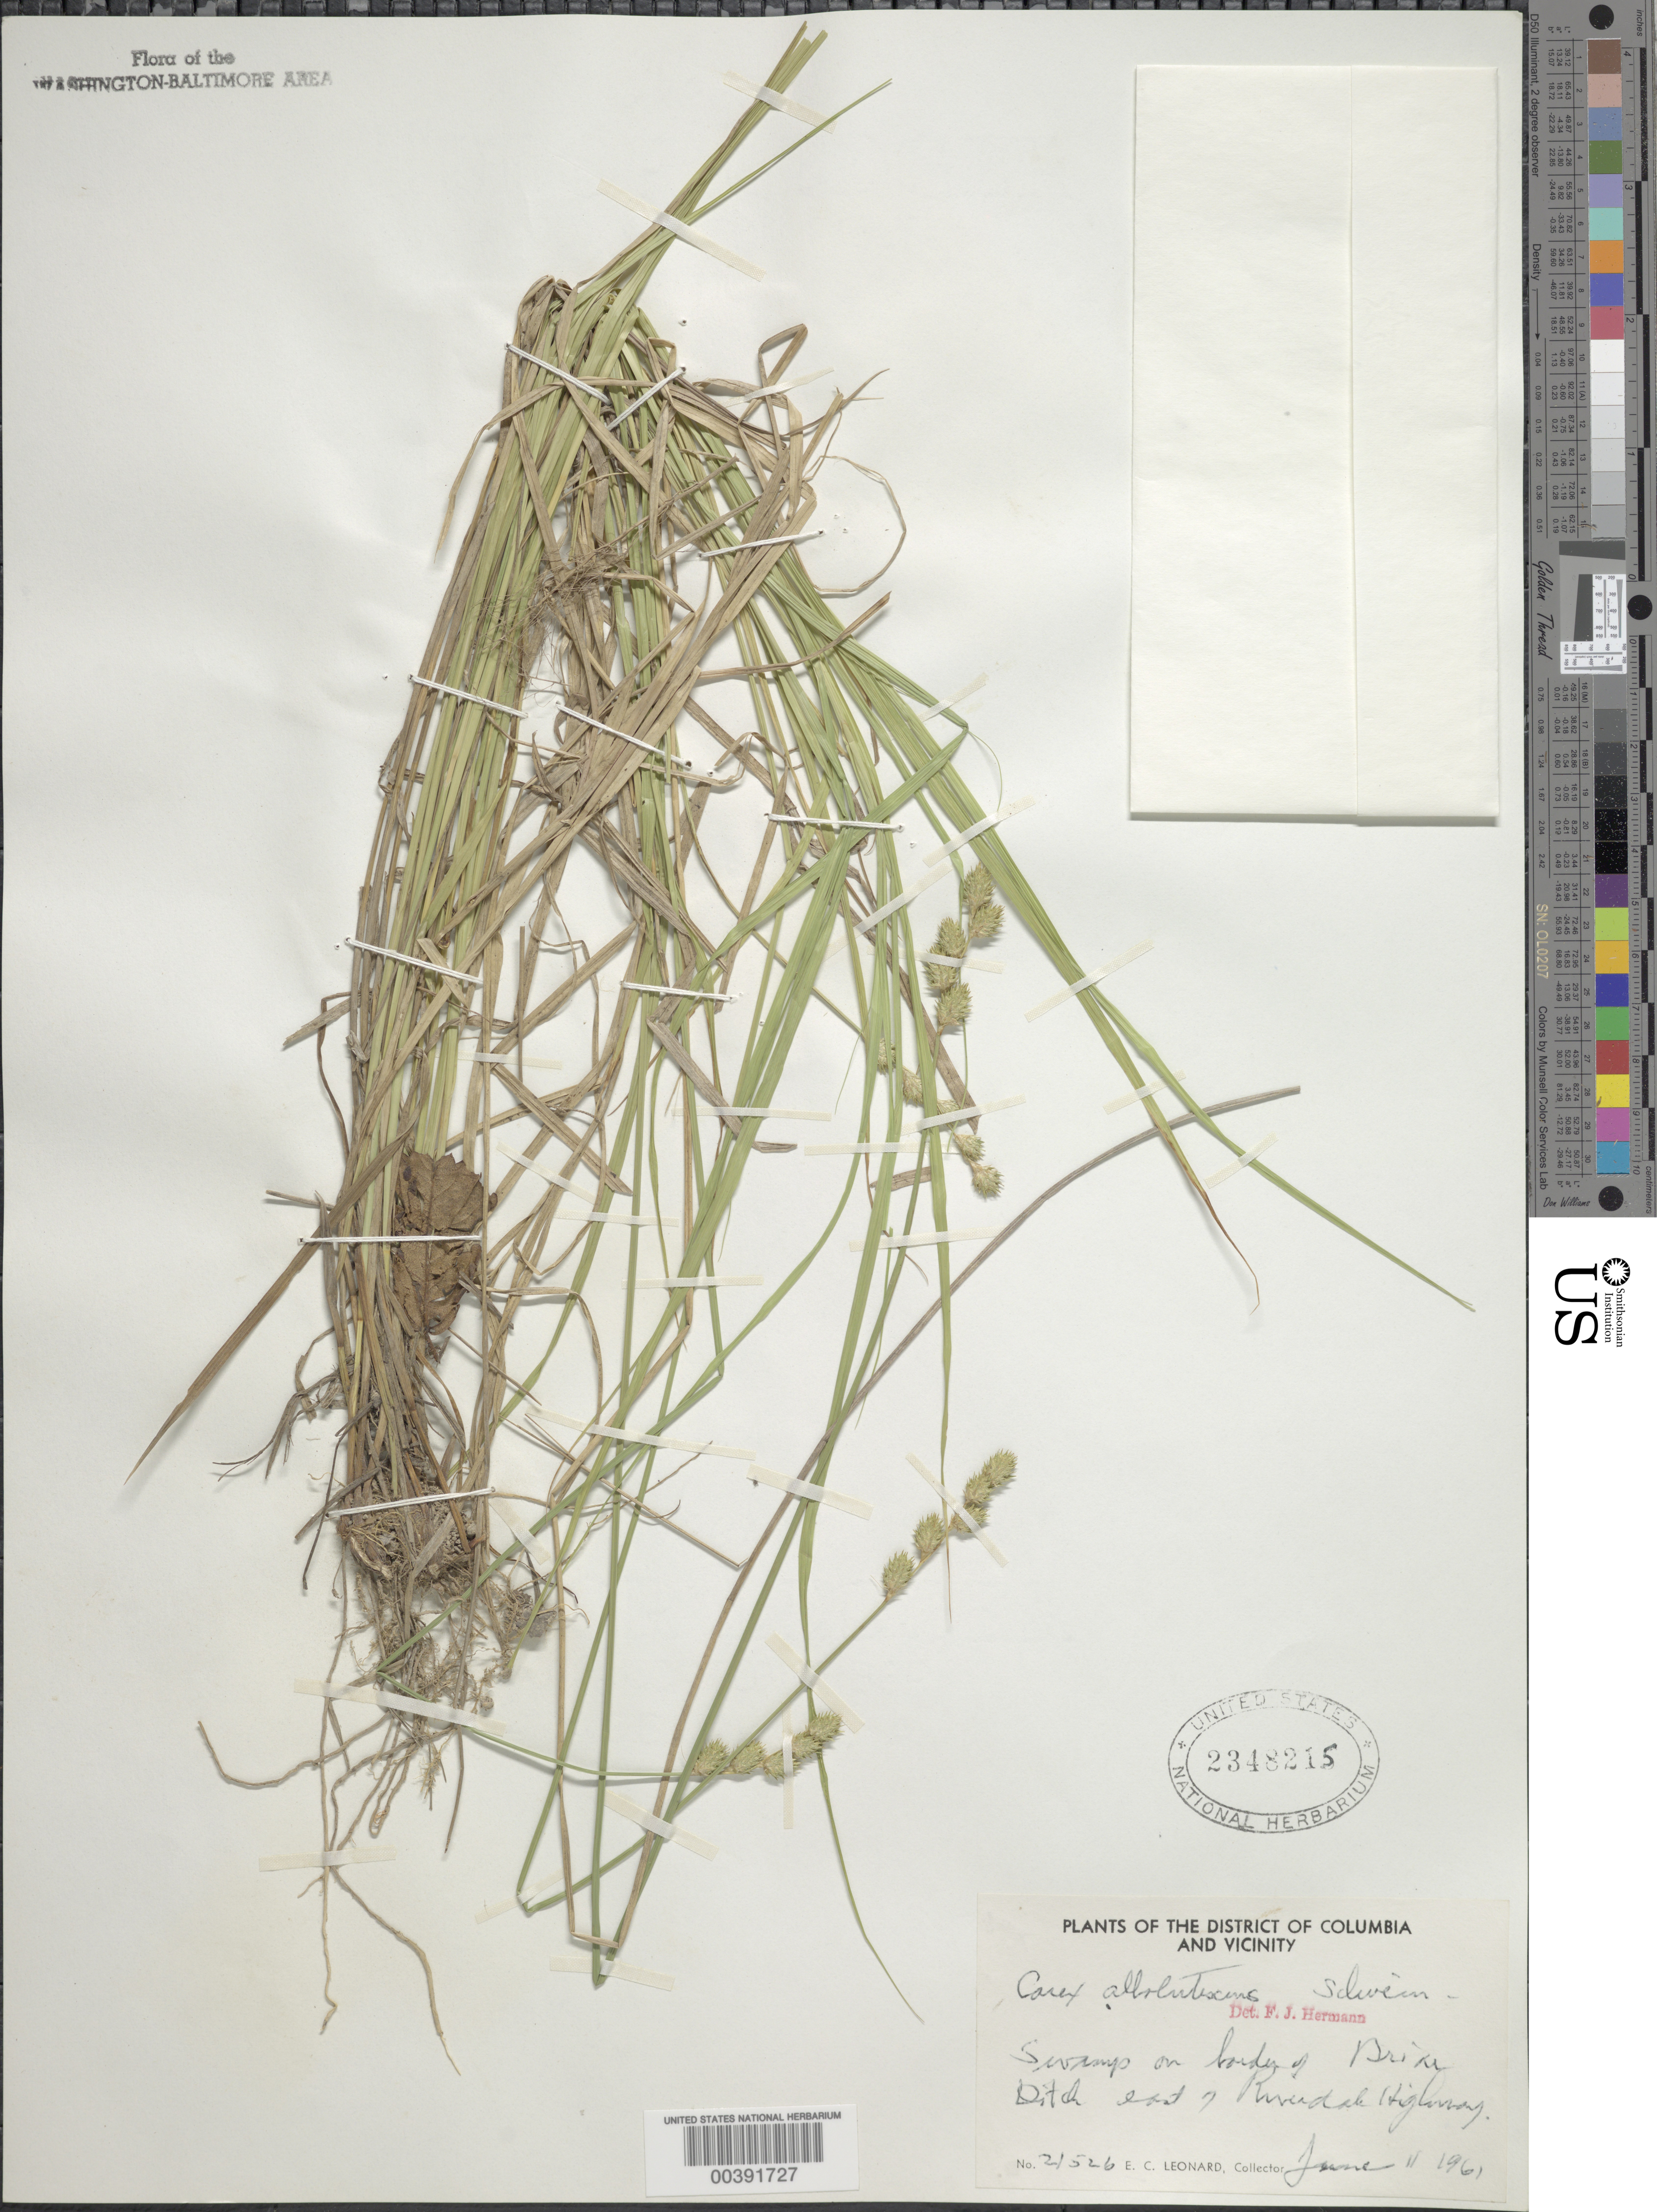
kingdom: Plantae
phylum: Tracheophyta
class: Liliopsida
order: Poales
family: Cyperaceae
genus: Carex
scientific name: Carex albolutescens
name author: Schwein.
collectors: E. C. Leonard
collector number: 21526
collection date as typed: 11 Jun 1961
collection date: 1961-06-11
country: United States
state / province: Maryland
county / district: Prince George's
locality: Briar Ditch, east of Riverdale Road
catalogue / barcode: US 2348215